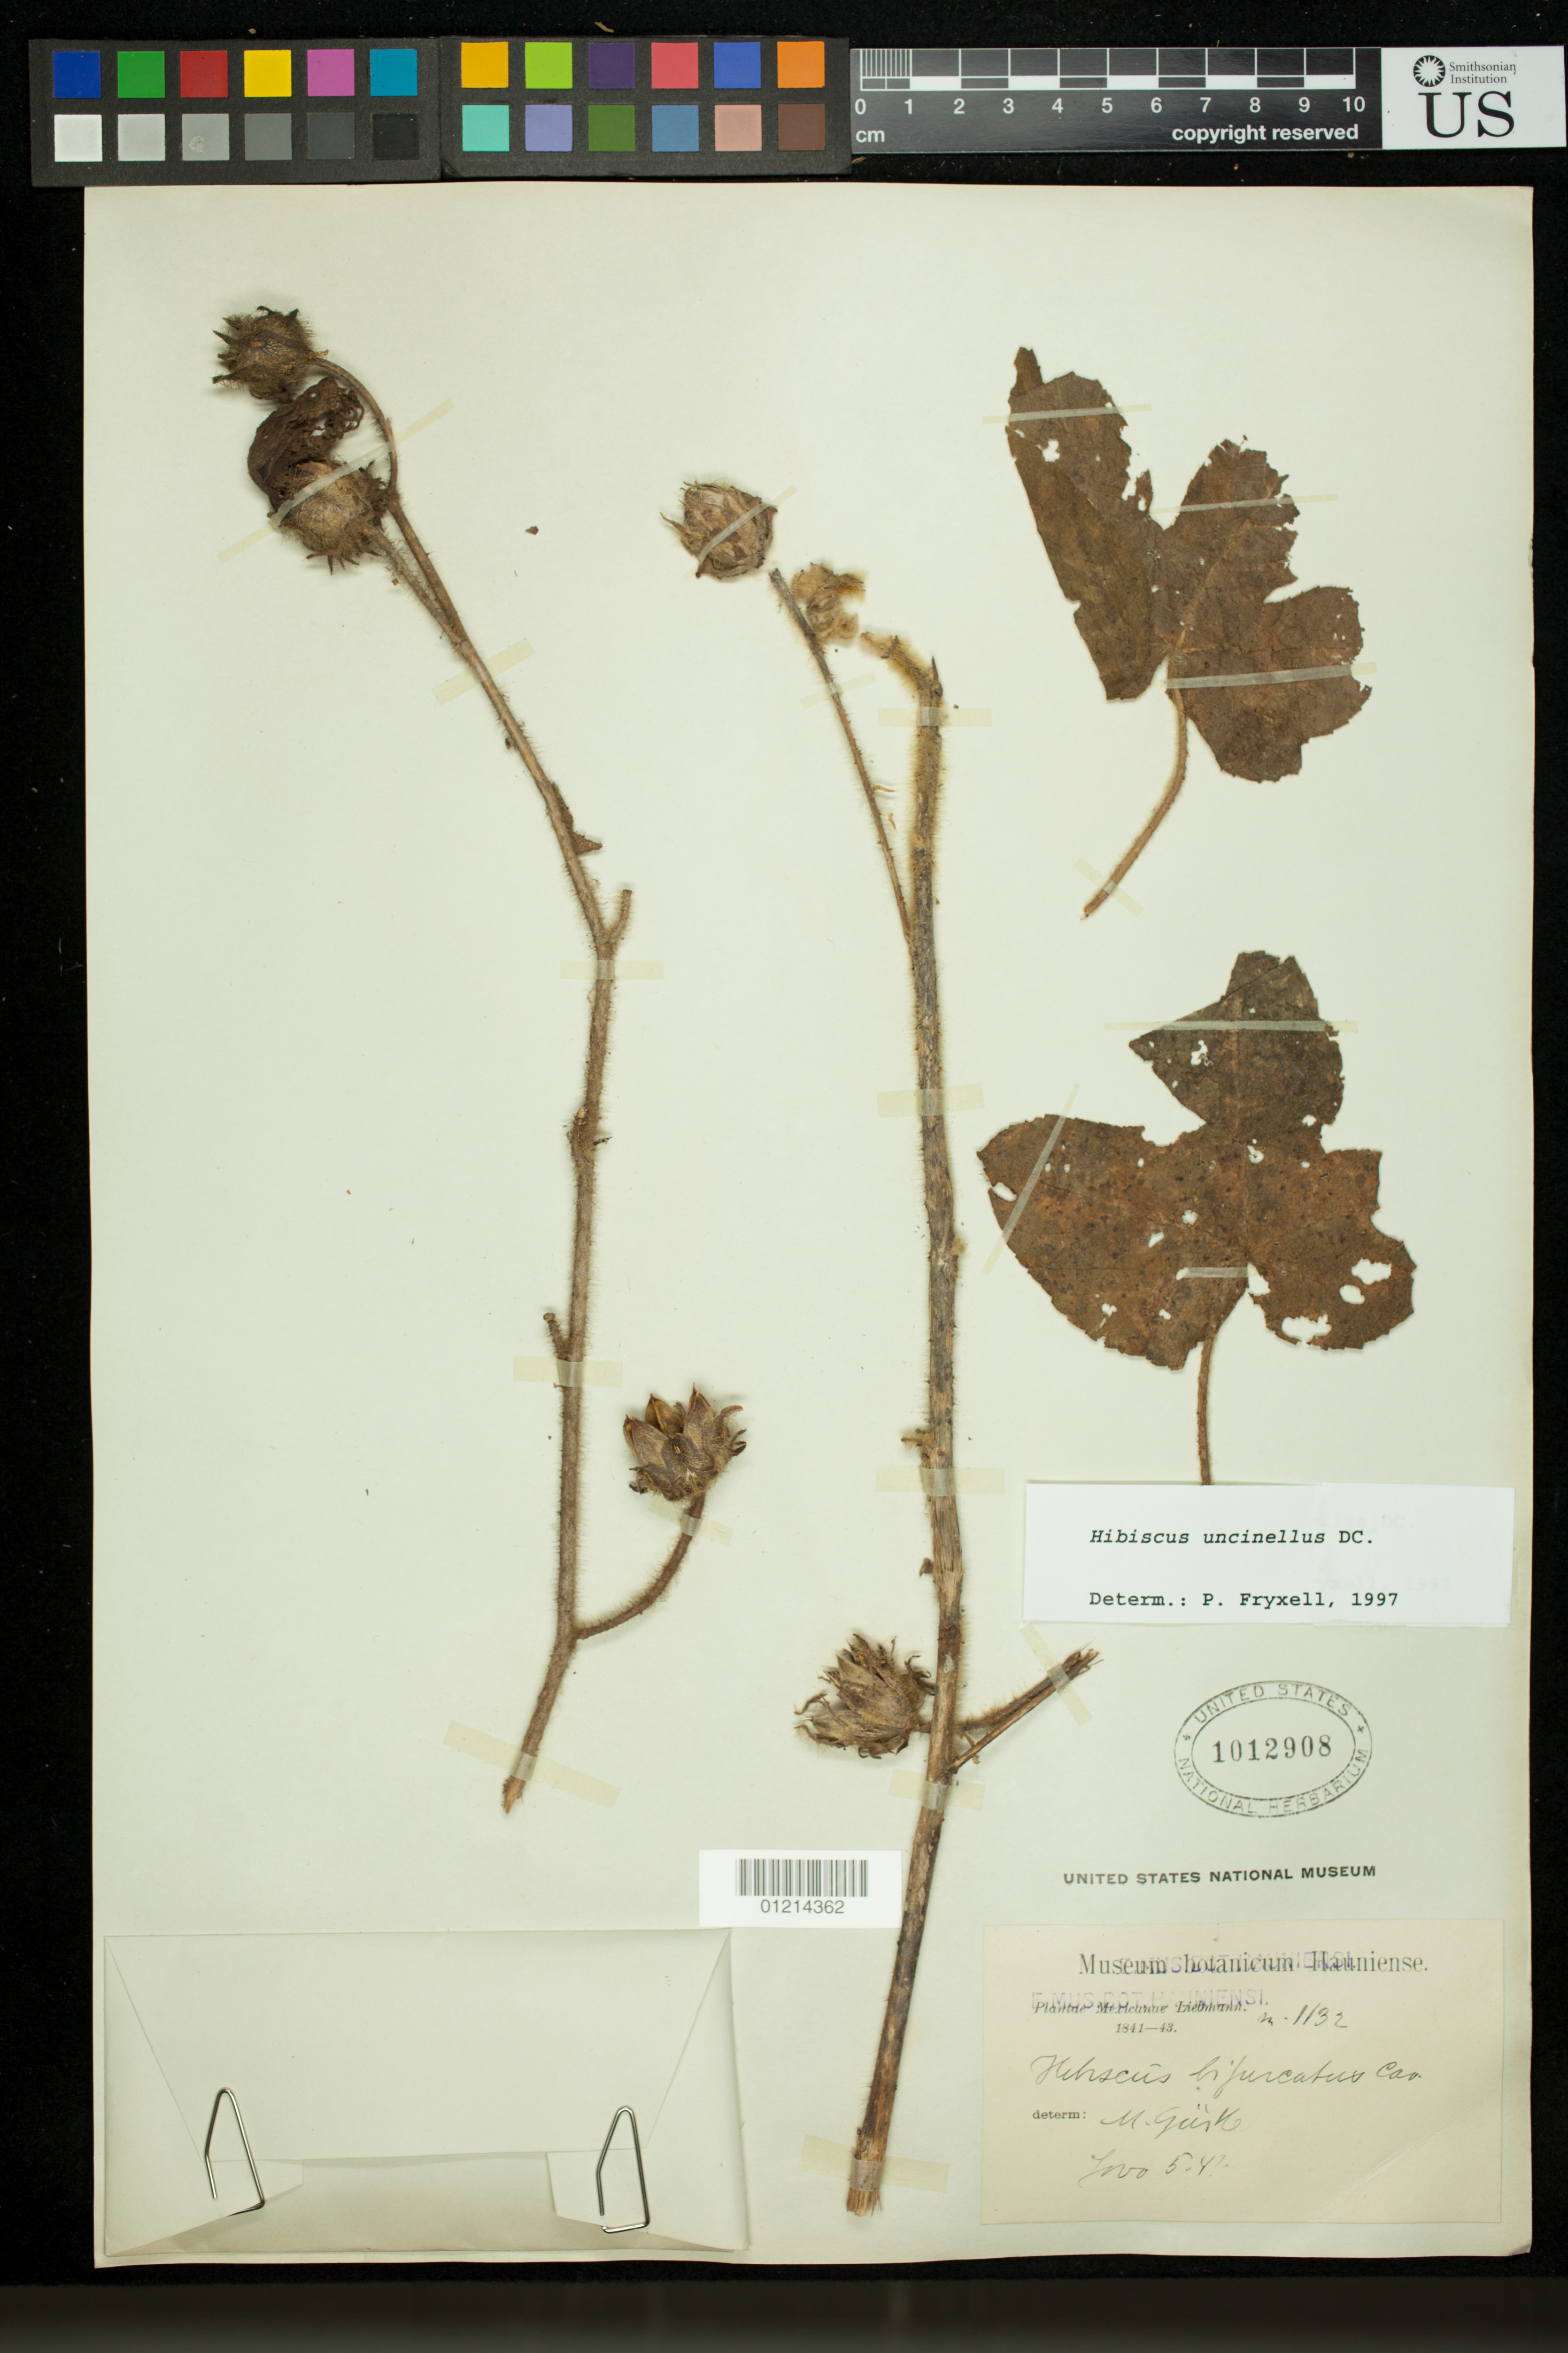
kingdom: Plantae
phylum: Tracheophyta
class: Magnoliopsida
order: Malvales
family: Malvaceae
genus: Sabdariffa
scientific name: Sabdariffa uncinella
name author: (DC.) M.M. Hanes & R.L. Barrett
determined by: Dorr, Laurence J., Curator (BOT), Smithsonian Institution - National Museum of Natural History (UNITED STATES)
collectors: F. M. Liebmann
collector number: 1132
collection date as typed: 1841 to -- --- 1843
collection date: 1841/1843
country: Mexico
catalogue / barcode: US 1012908